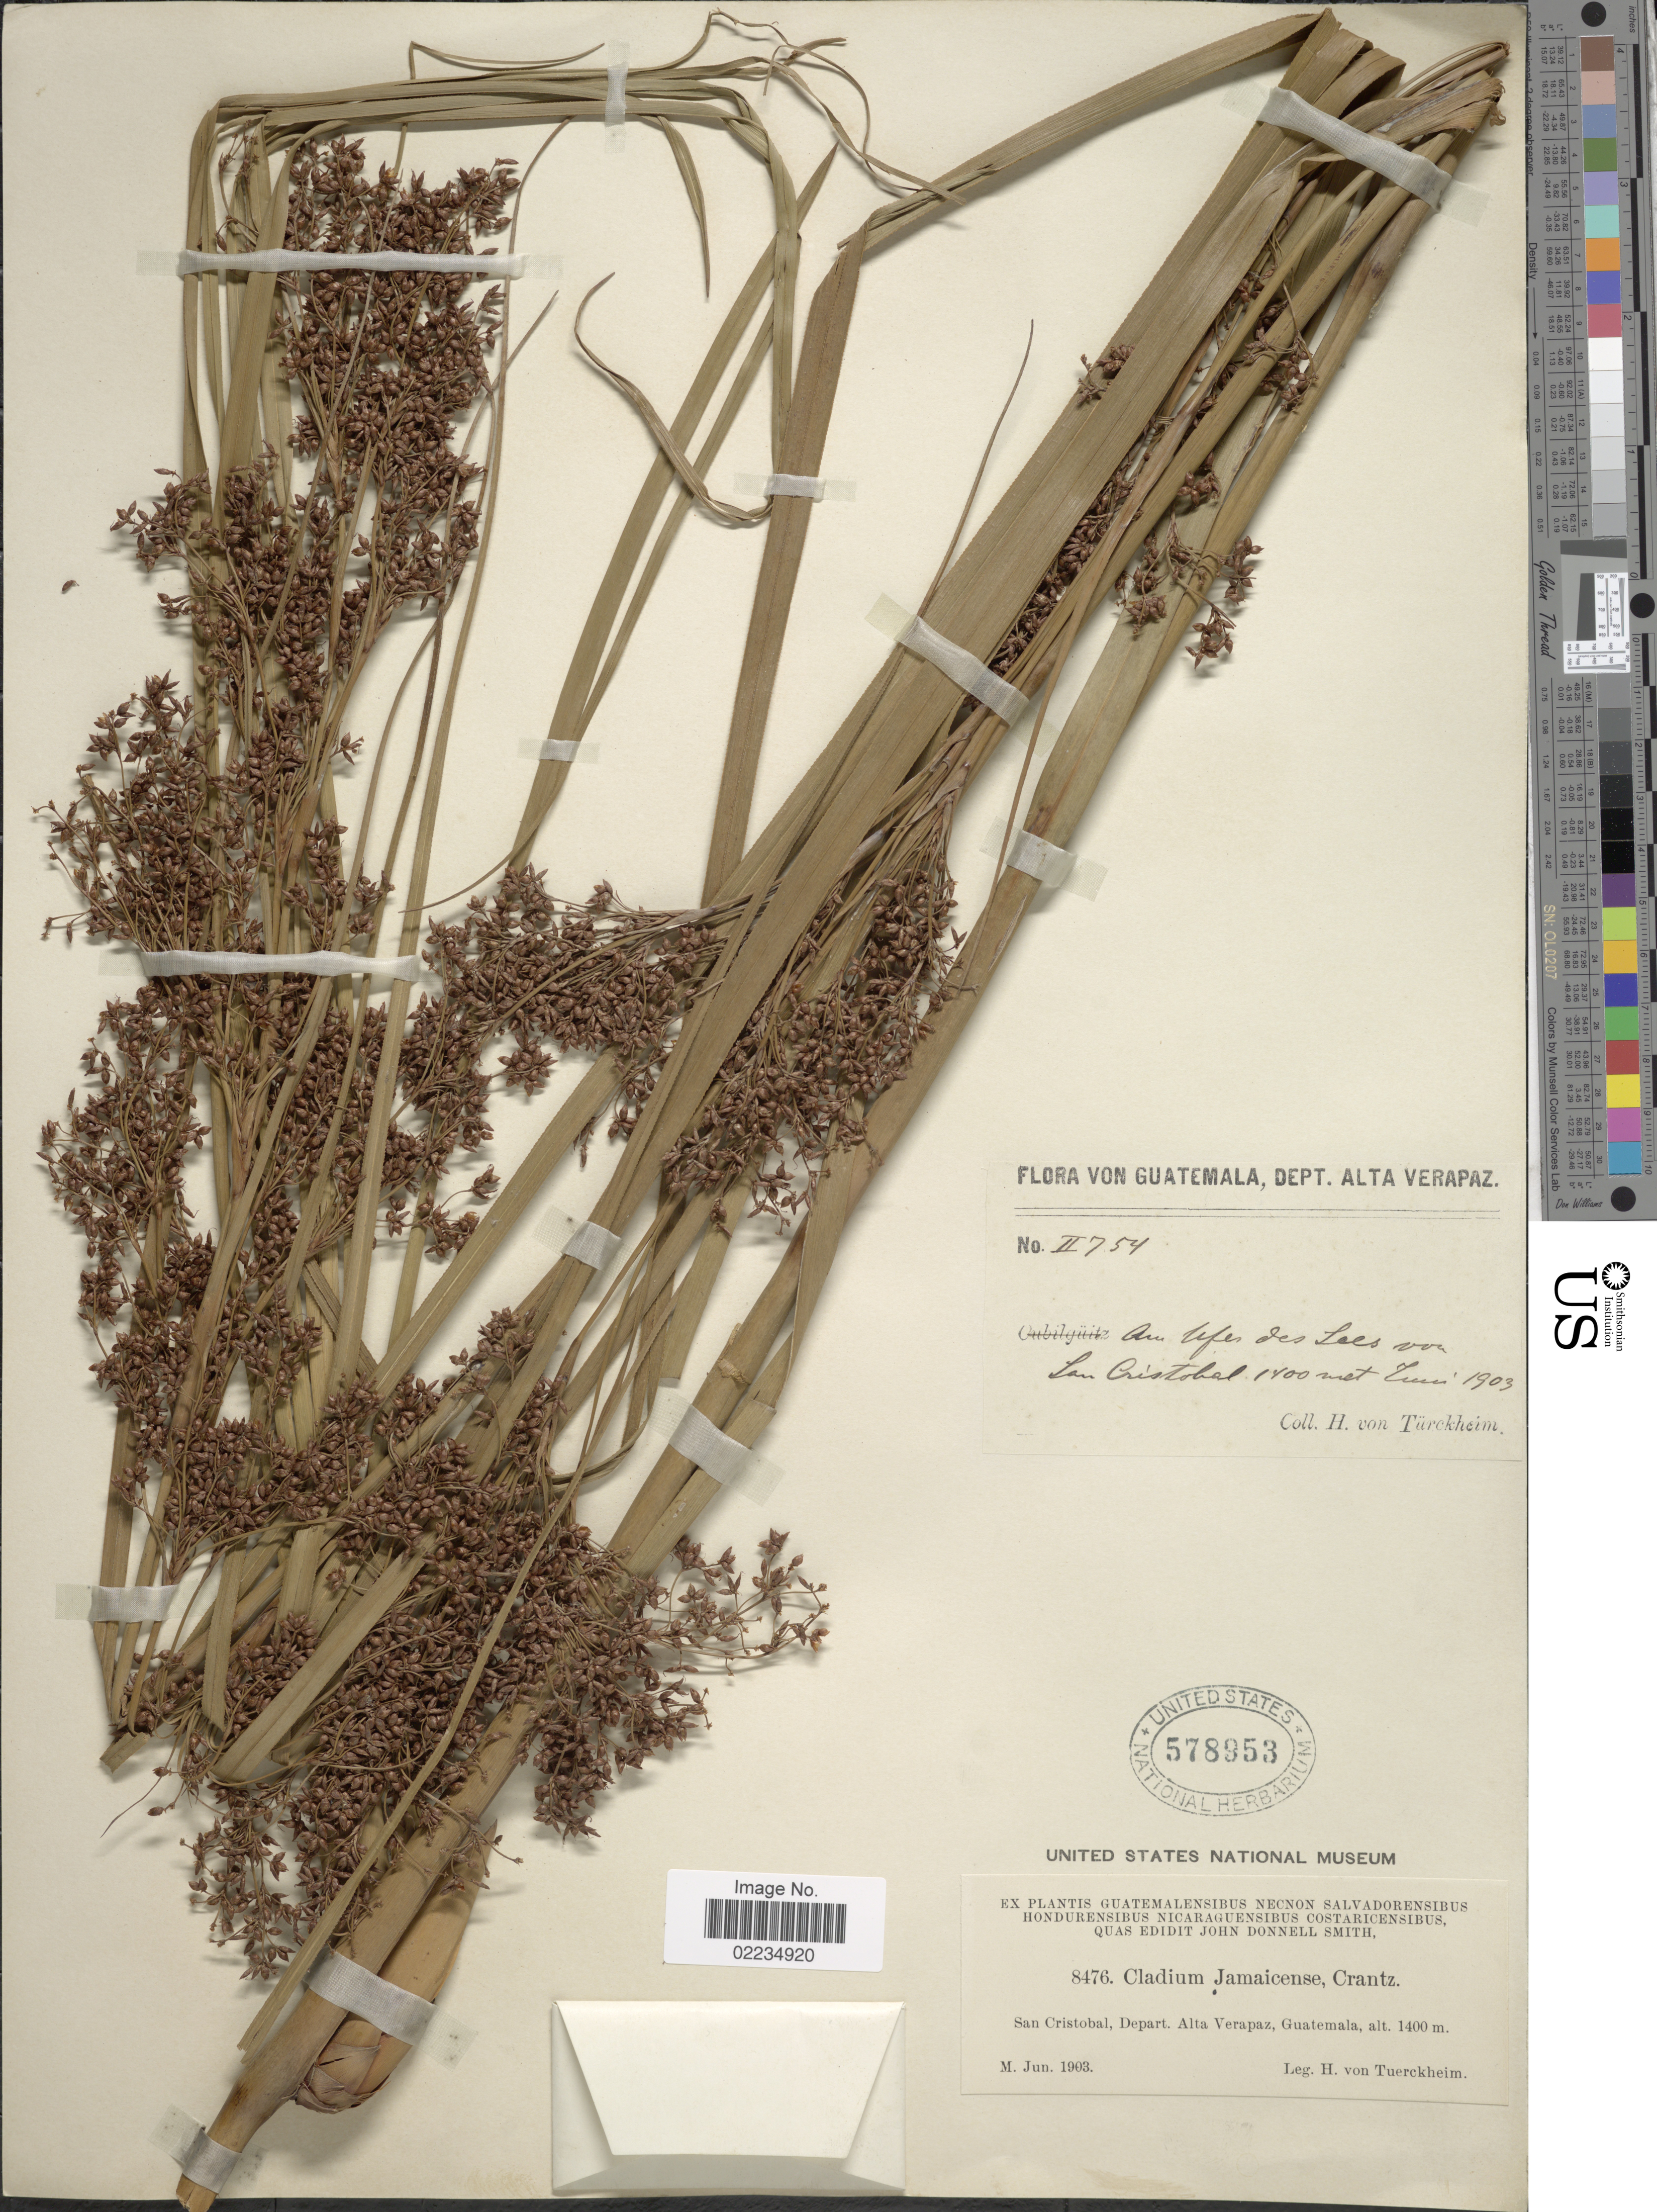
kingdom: Plantae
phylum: Tracheophyta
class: Liliopsida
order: Poales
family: Cyperaceae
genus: Cladium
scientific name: Cladium jamaicense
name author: Crantz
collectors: H. von Tuerckheim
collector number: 8476/II 754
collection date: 1903-06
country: Guatemala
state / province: Alta Verapaz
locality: San Cristobal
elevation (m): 1400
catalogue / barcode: US 578953